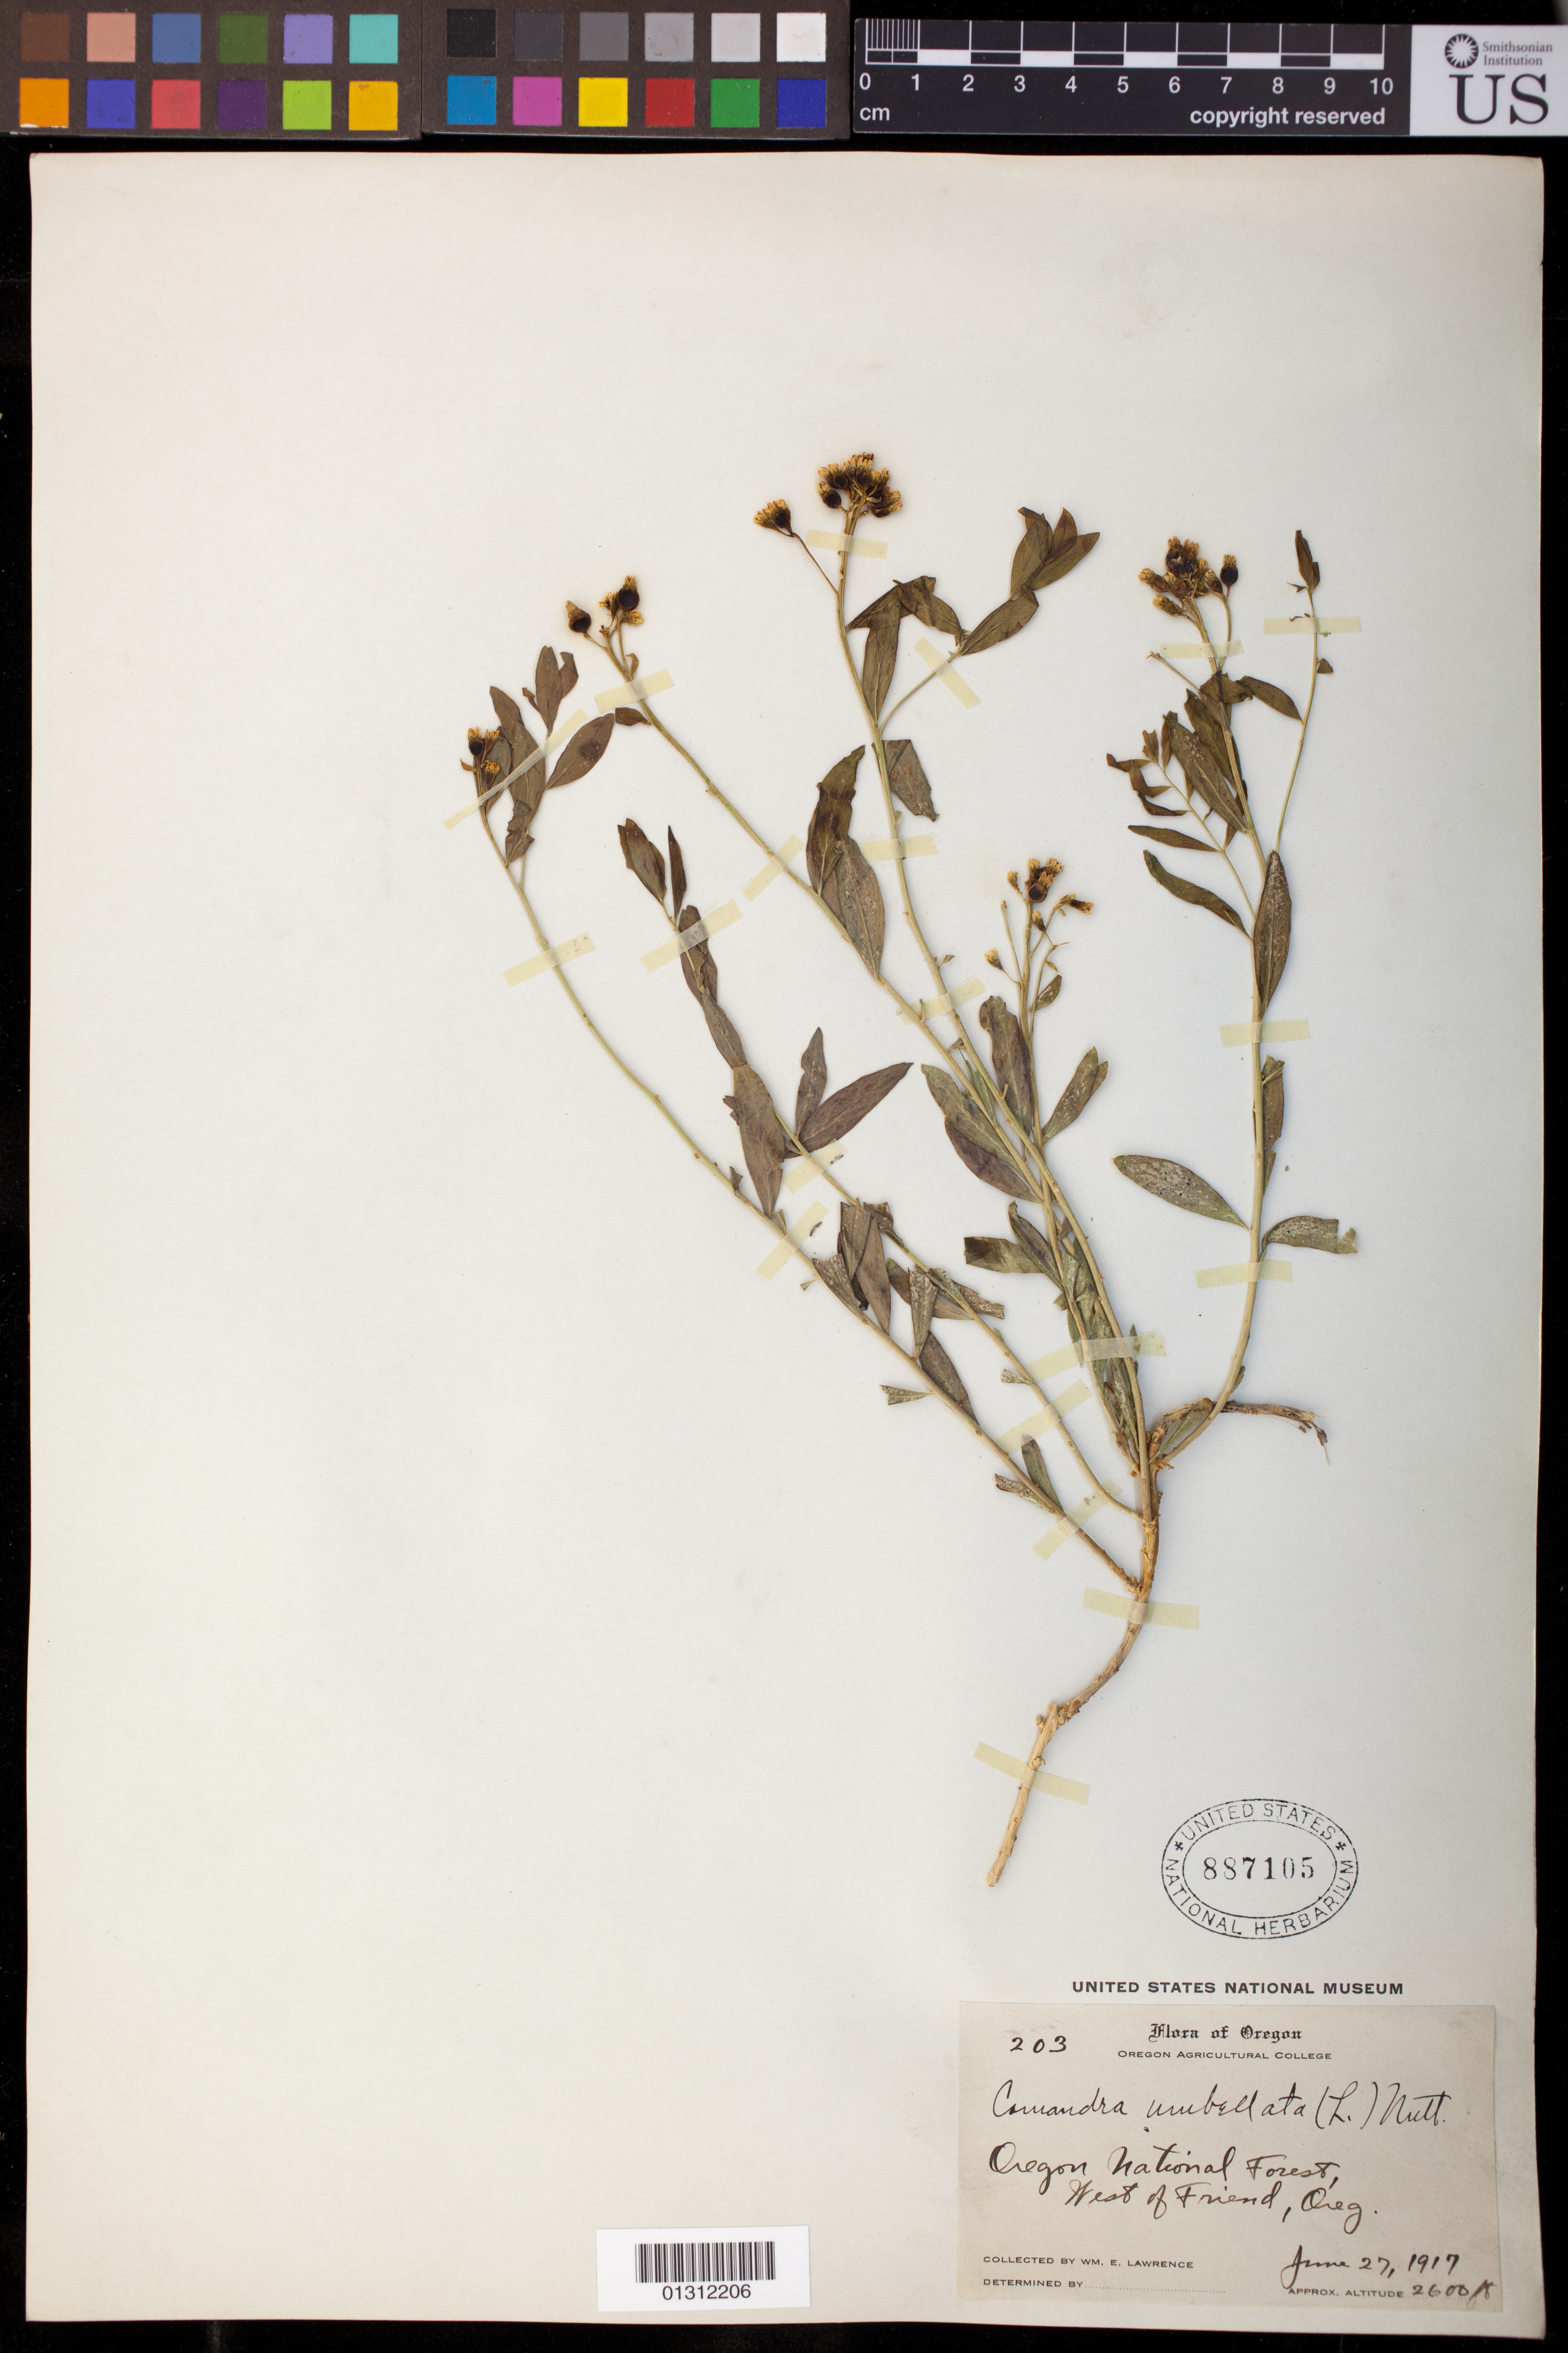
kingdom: Plantae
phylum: Tracheophyta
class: Magnoliopsida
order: Santalales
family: Comandraceae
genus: Comandra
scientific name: Comandra umbellata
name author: (L.) Nutt.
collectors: W. Lawrence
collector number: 203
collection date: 1917-06-27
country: United States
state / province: Oregon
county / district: Wasco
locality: Oregon National Forest, West of Friend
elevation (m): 792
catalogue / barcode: US 887105